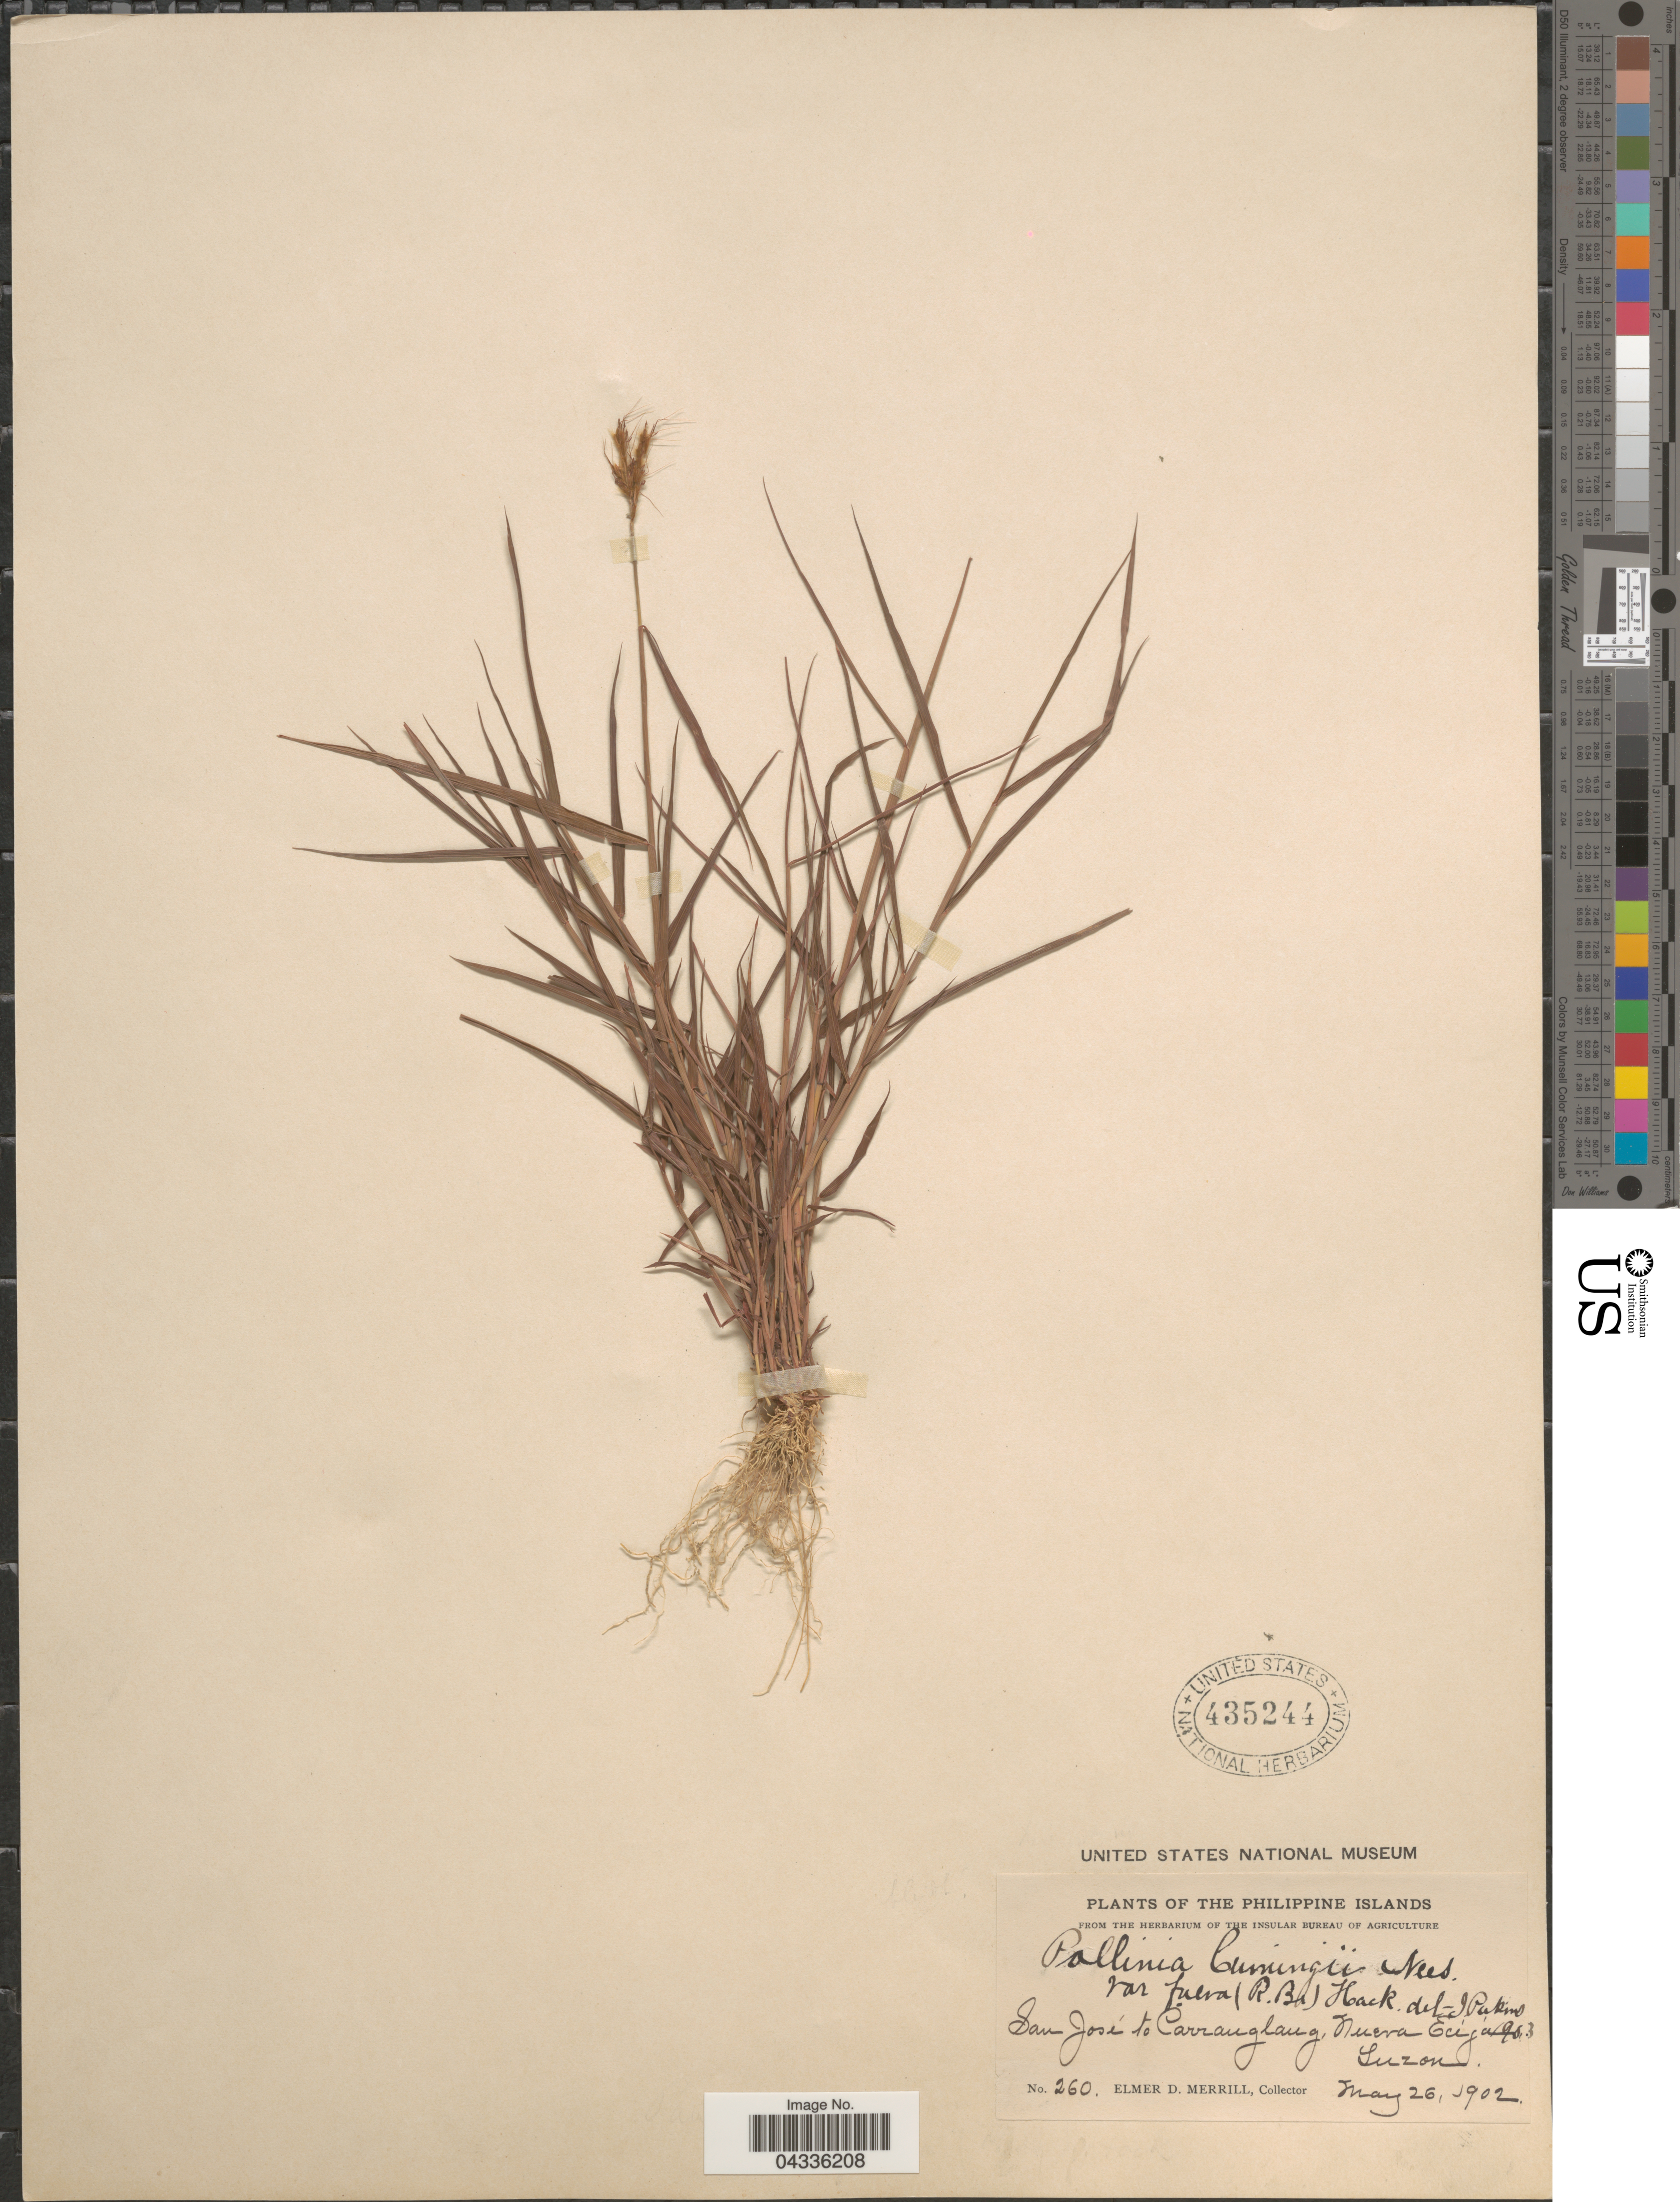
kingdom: Plantae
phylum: Tracheophyta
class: Liliopsida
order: Poales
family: Poaceae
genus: Eulalia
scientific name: Eulalia leschenaultiana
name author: (Decne.) Ohwi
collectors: E. D. Merrill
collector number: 260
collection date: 1902-05-26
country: Philippines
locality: The Philippine Islands. San José to Carranglang, Nueva Ecija. Luzon.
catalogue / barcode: US 435244